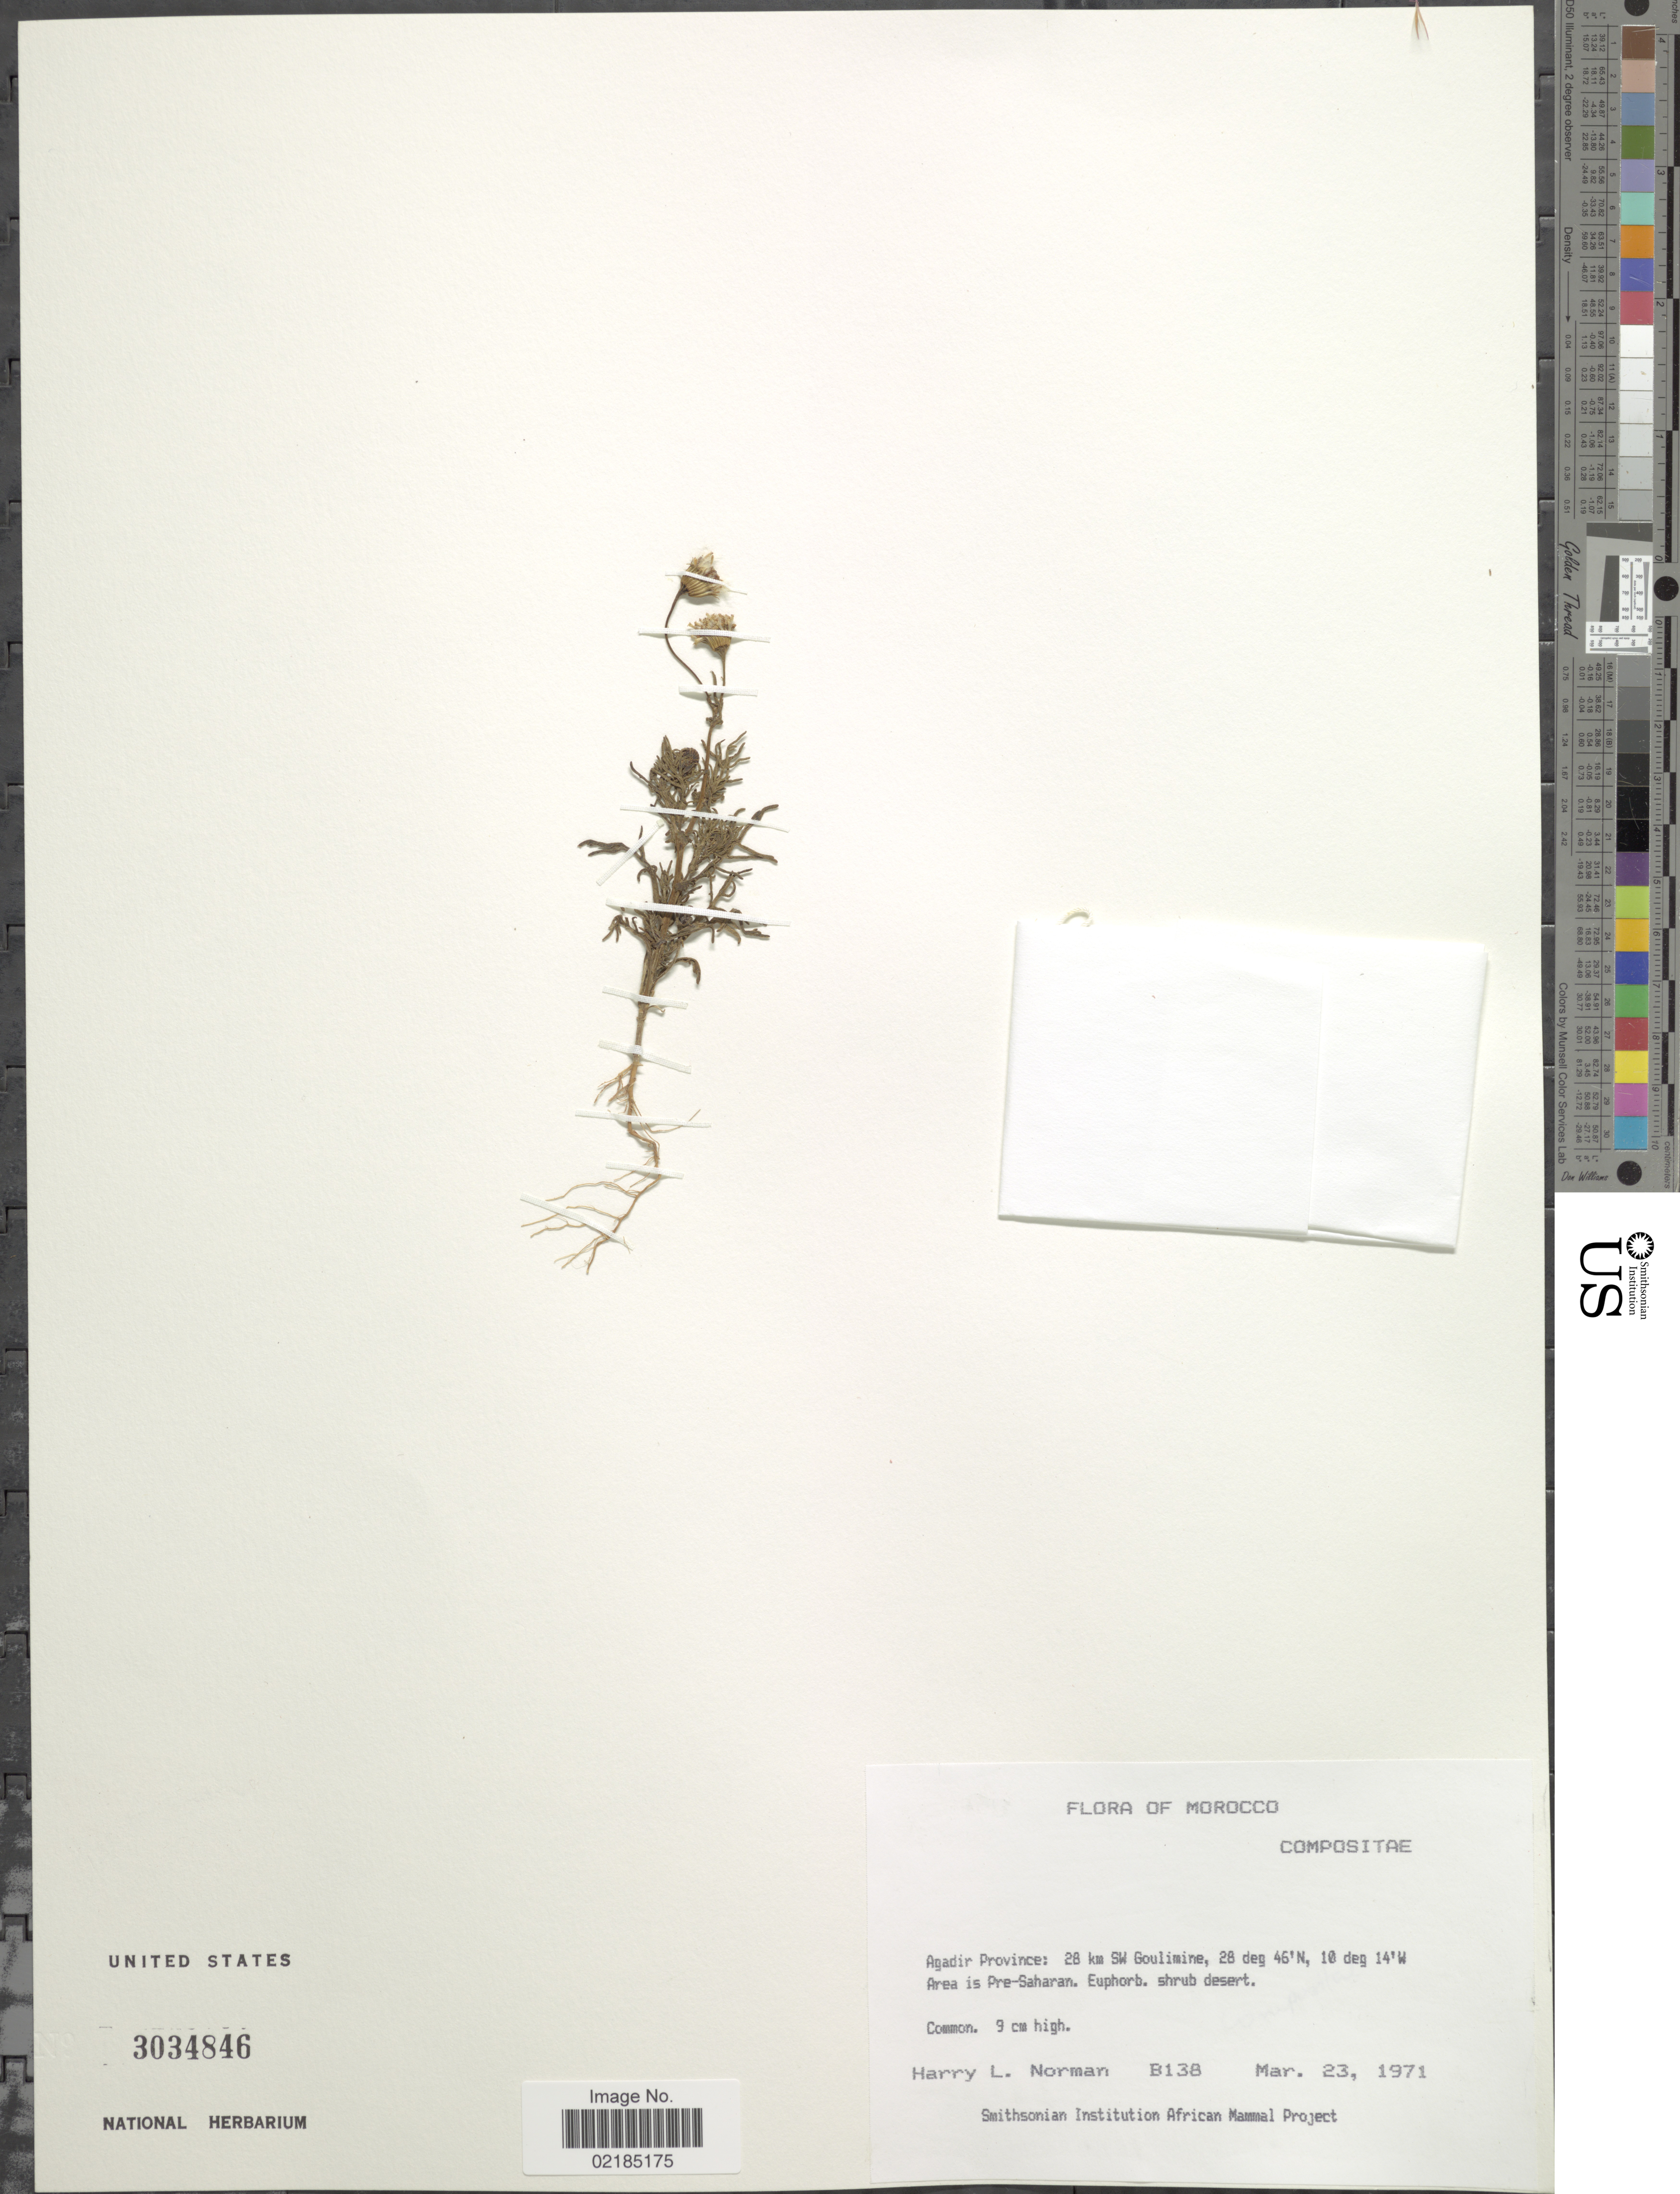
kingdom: Plantae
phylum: Tracheophyta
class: Magnoliopsida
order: Asterales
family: Asteraceae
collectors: Norman, H.L.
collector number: B138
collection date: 1971-03-23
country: Morocco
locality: Agadir Province: 28 km SW Goulimine. Area is Pre-Saharan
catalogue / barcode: US 3034846